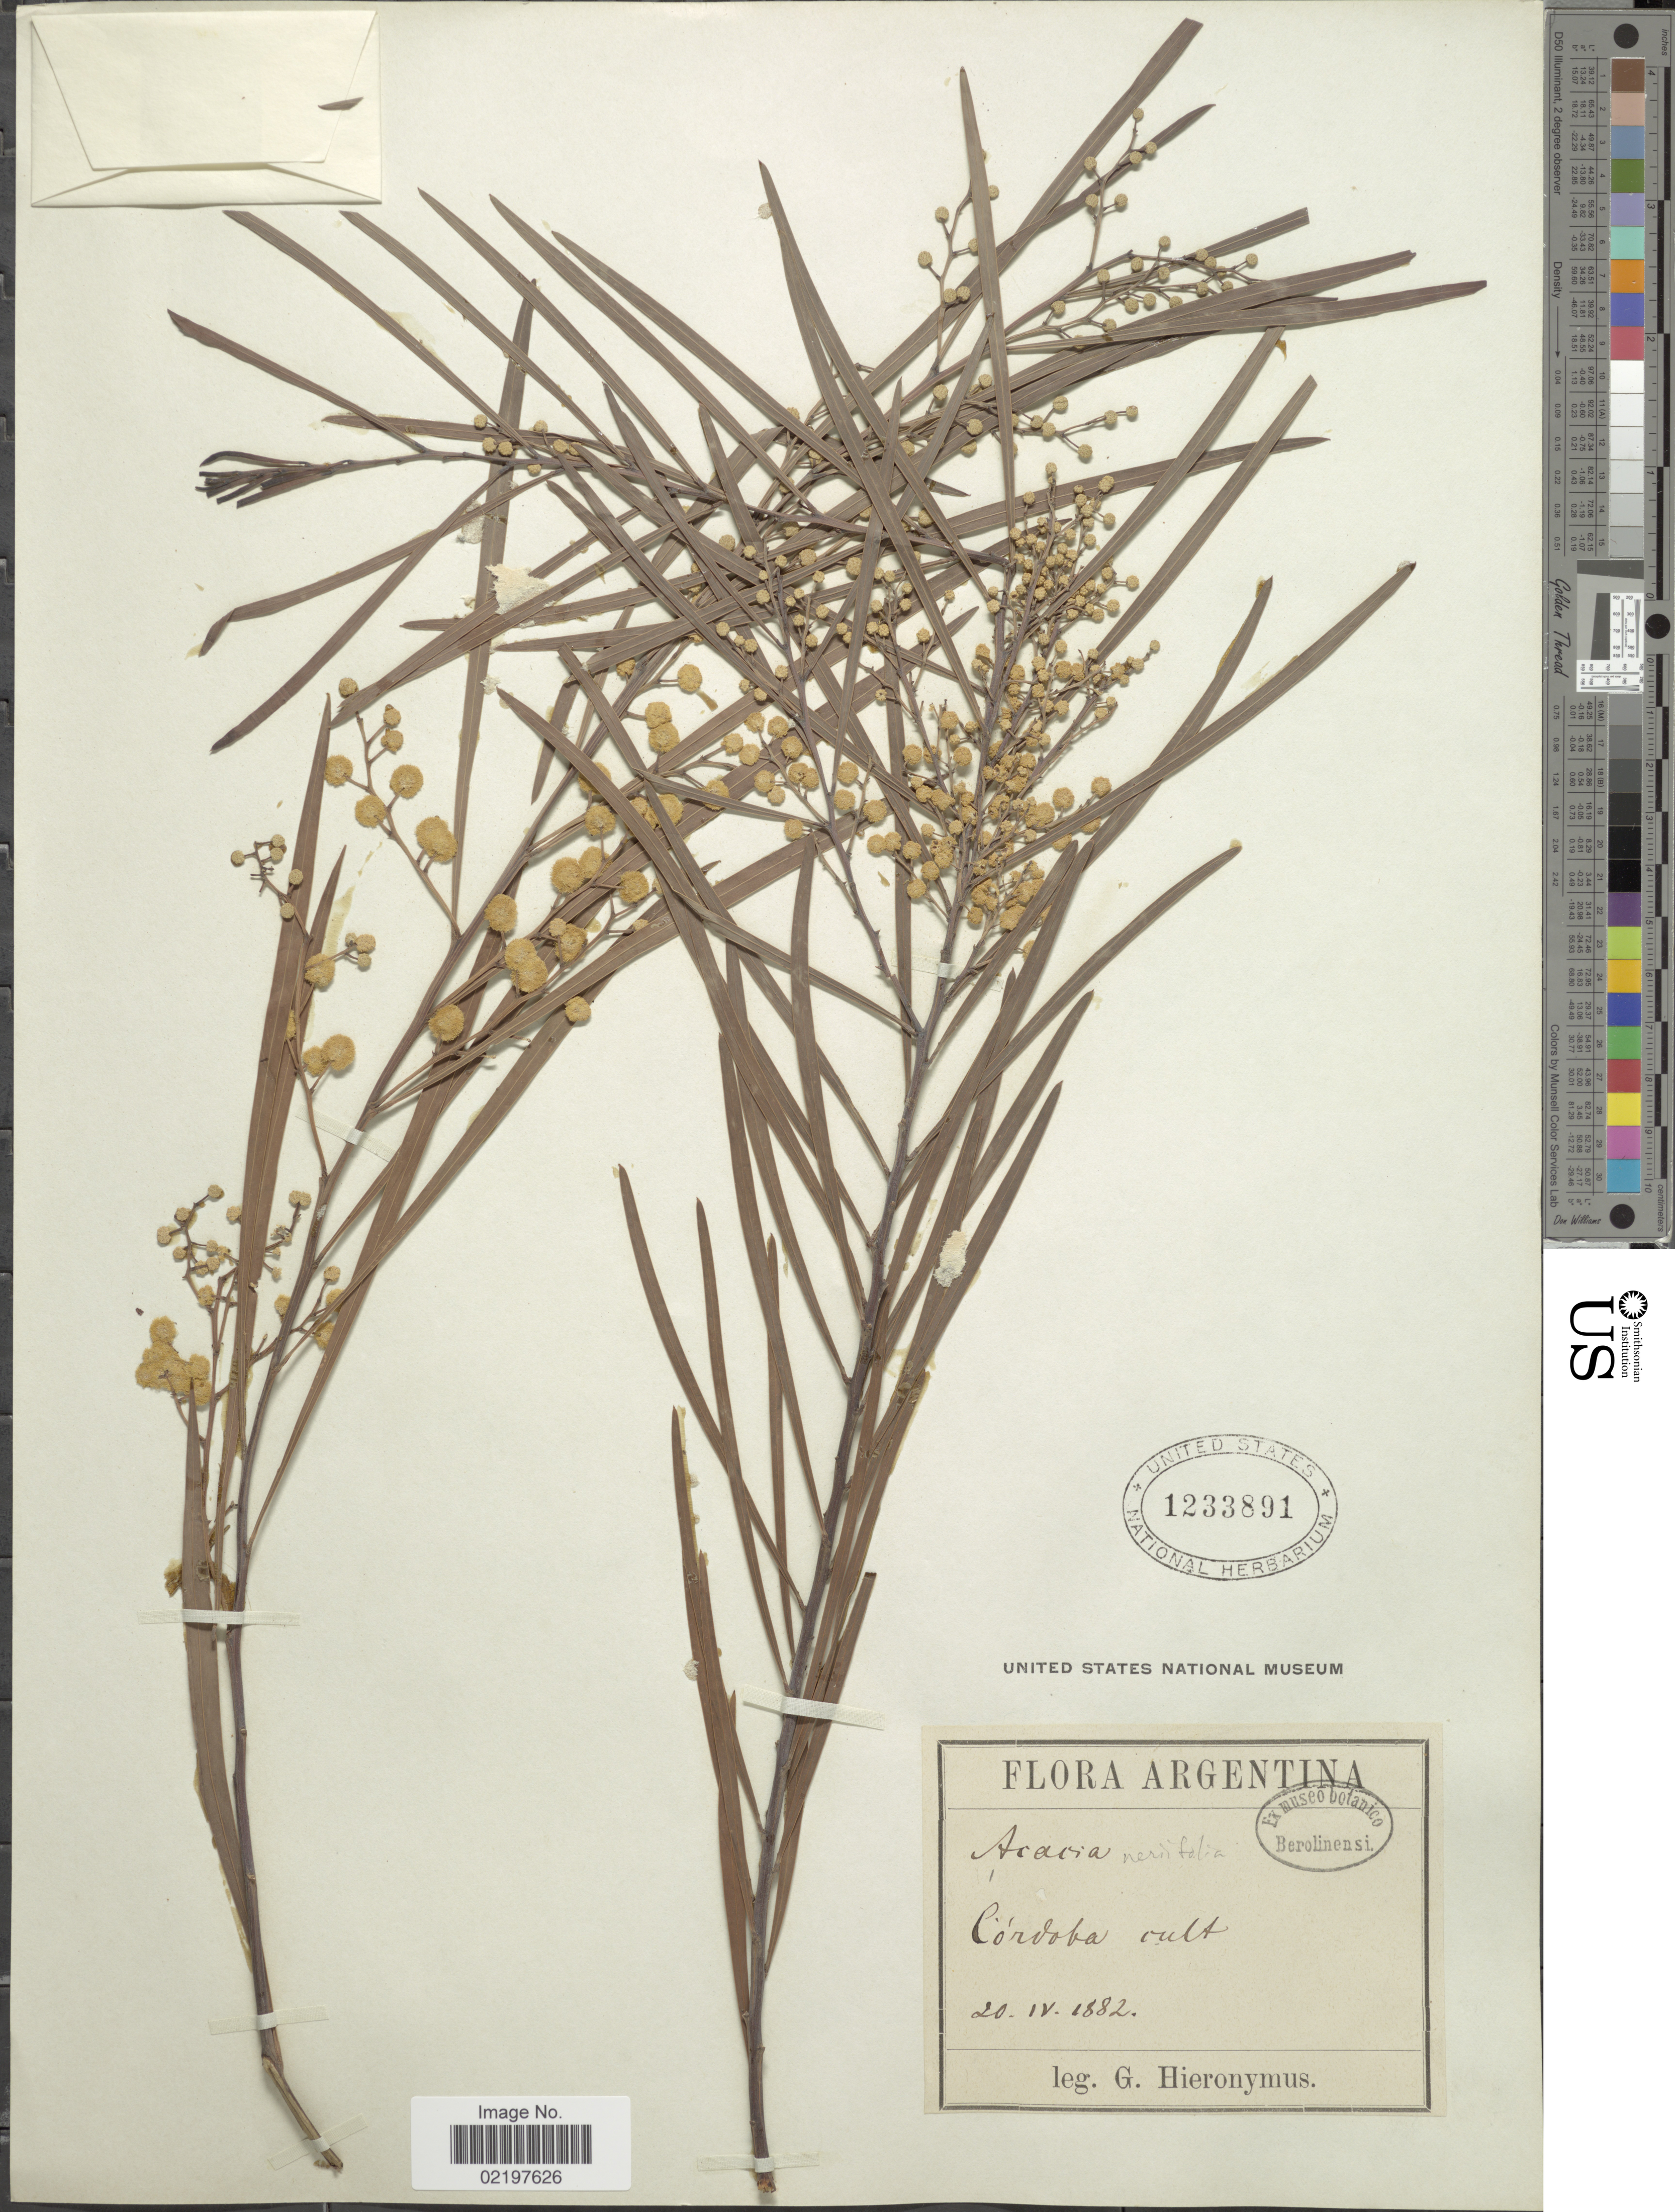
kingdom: Plantae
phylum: Tracheophyta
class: Magnoliopsida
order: Fabales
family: Fabaceae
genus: Acacia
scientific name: Acacia neriifolia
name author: A. Cunn. ex Benth.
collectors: G. H. Hieronymus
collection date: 1882-04-20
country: Argentina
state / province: Cordoba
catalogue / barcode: US 1233891